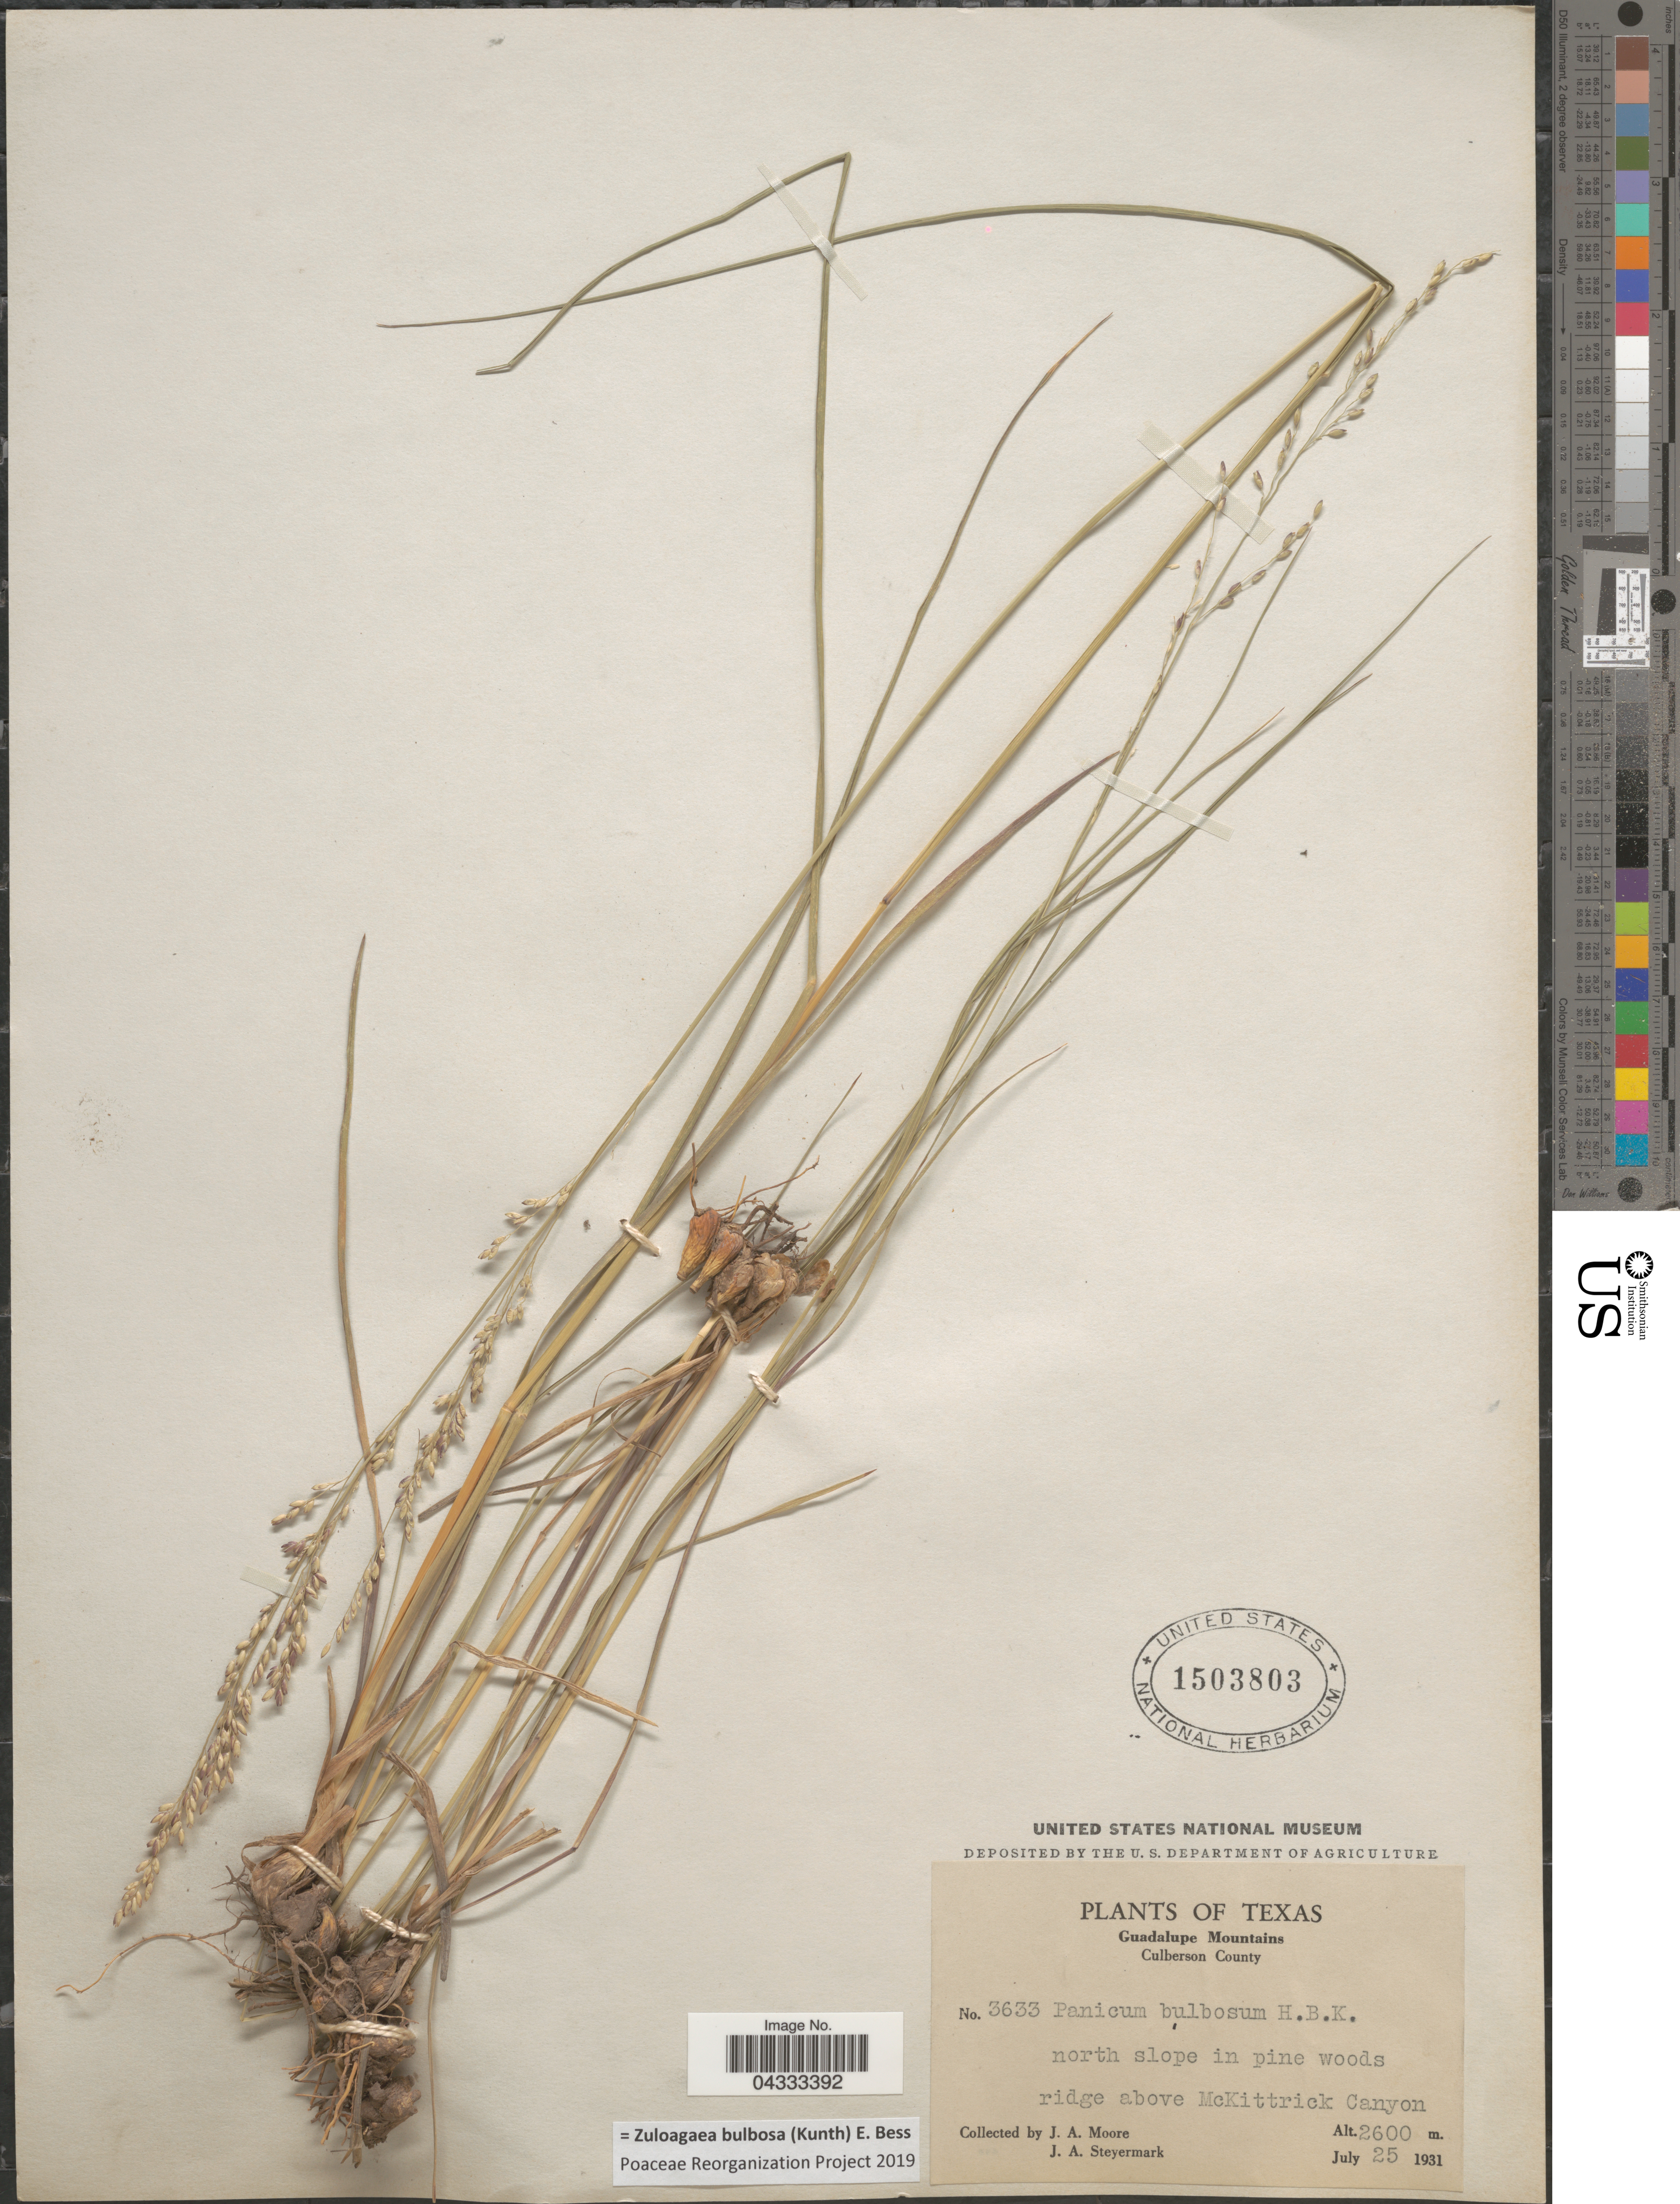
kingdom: Plantae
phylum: Tracheophyta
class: Liliopsida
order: Poales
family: Poaceae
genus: Zuloagaea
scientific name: Zuloagaea bulbosa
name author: (Kunth) E. Bess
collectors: J. A. Moore & J. Steyermark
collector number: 3633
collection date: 1931-07-25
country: United States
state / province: Texas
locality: Guadalupe Mountains. Culberson County. North slope in pine woods. Ridge above McKittrick Canyon.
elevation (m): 2600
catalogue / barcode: US 1503803